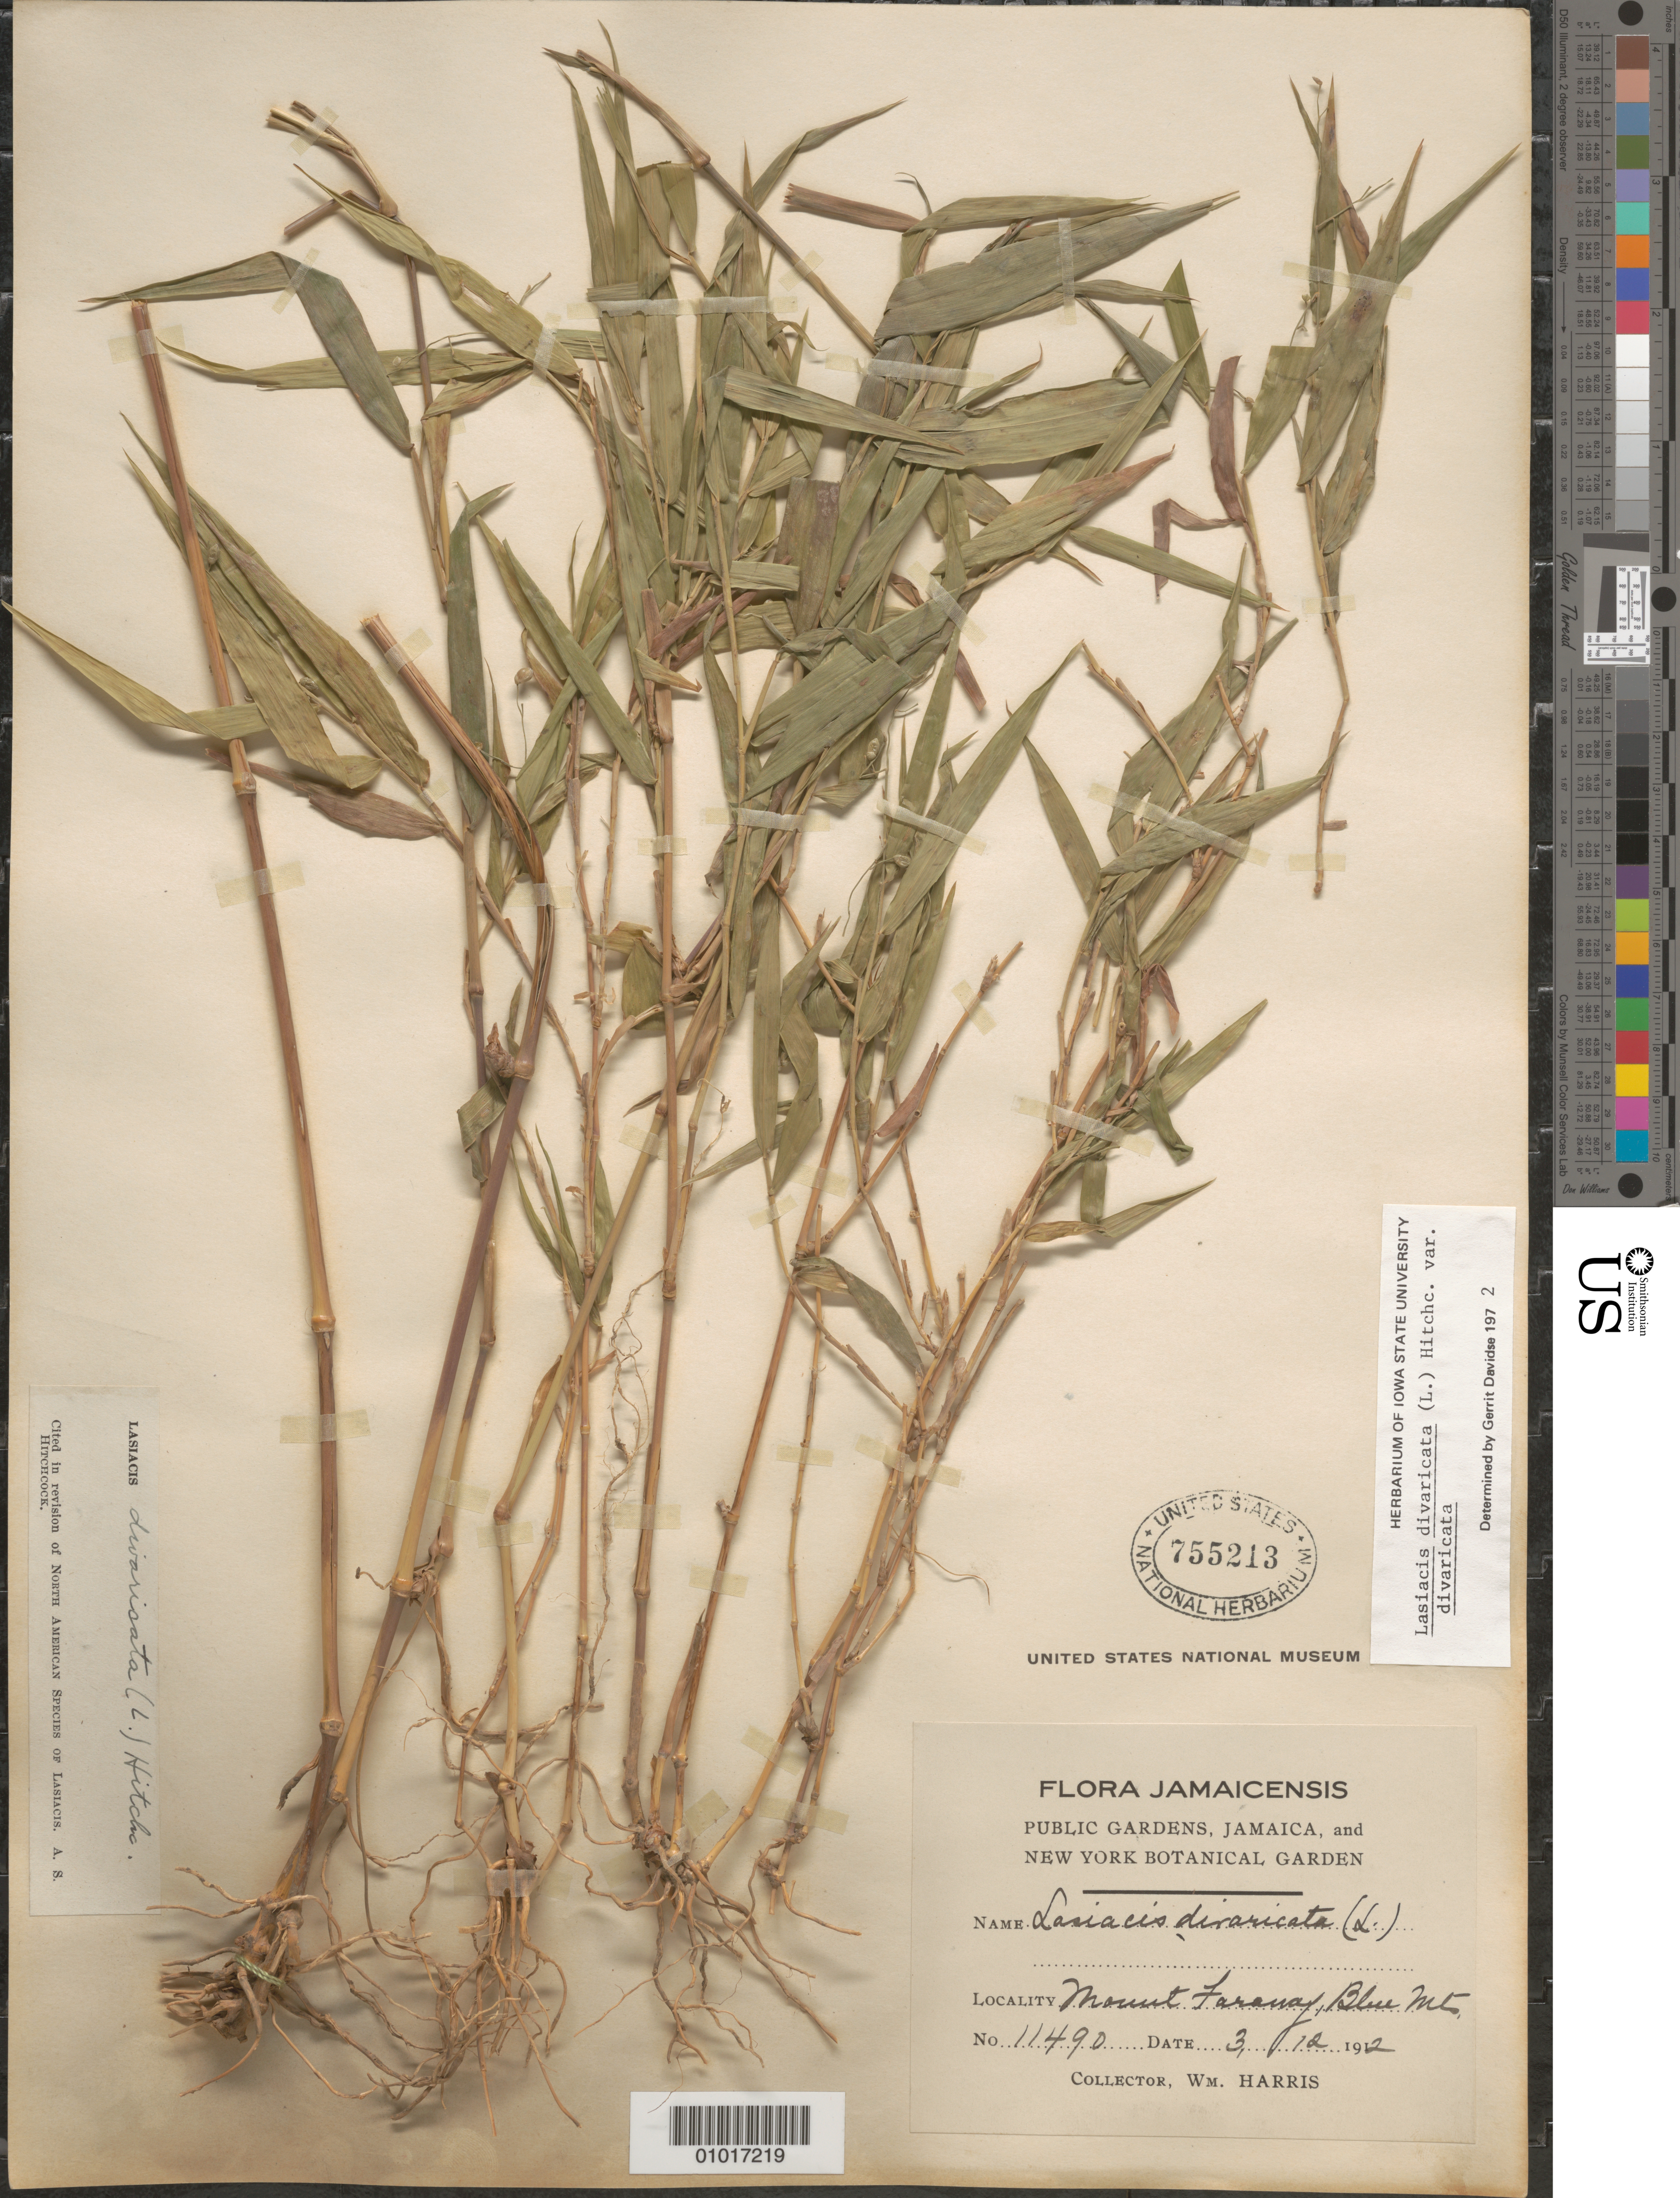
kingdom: Plantae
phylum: Tracheophyta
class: Liliopsida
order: Poales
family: Poaceae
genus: Lasiacis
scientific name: Lasiacis divaricata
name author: (L.) Hitchc.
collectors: W. H. Harris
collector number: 11490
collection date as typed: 03 Dec 1912 or 12 Mar 1912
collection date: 1912-03-12 or 1912-12-03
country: Jamaica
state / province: Portland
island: Jamaica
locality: Mount Faraway, Blue Mountains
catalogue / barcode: US 755213